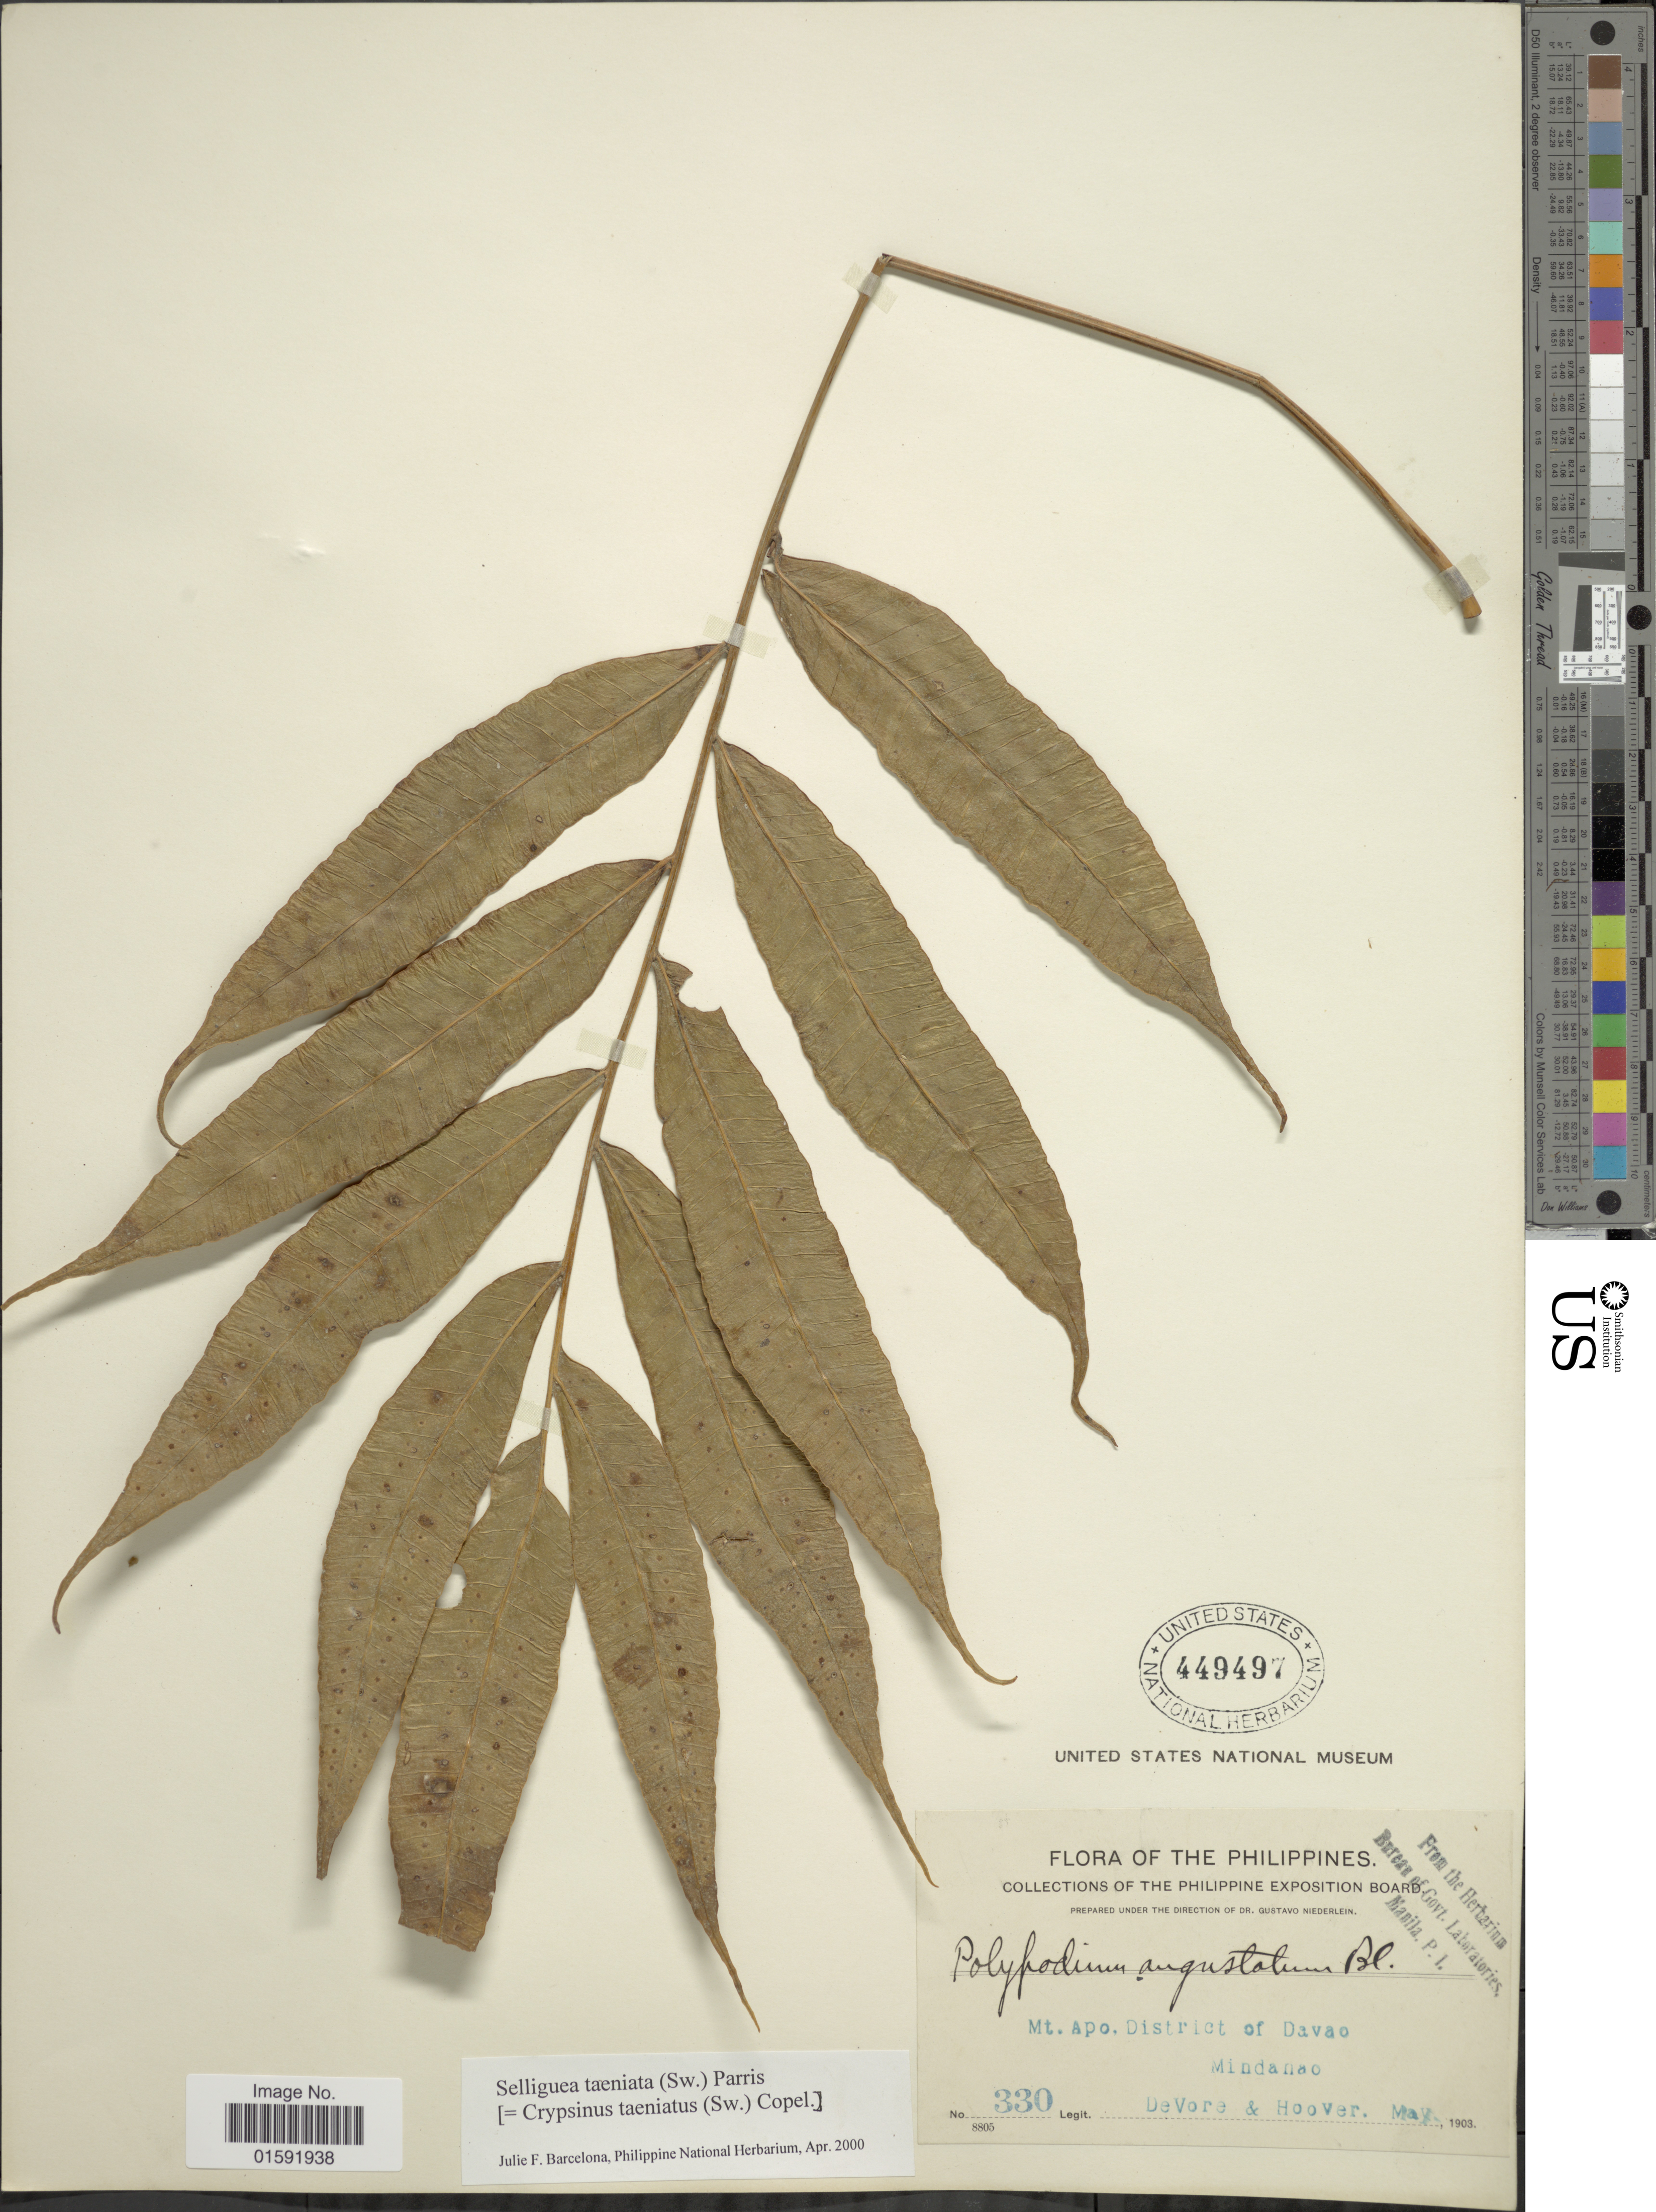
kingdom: Plantae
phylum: Tracheophyta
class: Polypodiopsida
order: Polypodiales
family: Polypodiaceae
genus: Selliguea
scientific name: Selliguea taeniata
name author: Parris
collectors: -. DeVore & -- Hoover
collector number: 330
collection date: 1903-05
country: Philippines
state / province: Davao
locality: Mt. Apo, Mindanao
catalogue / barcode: US 449497